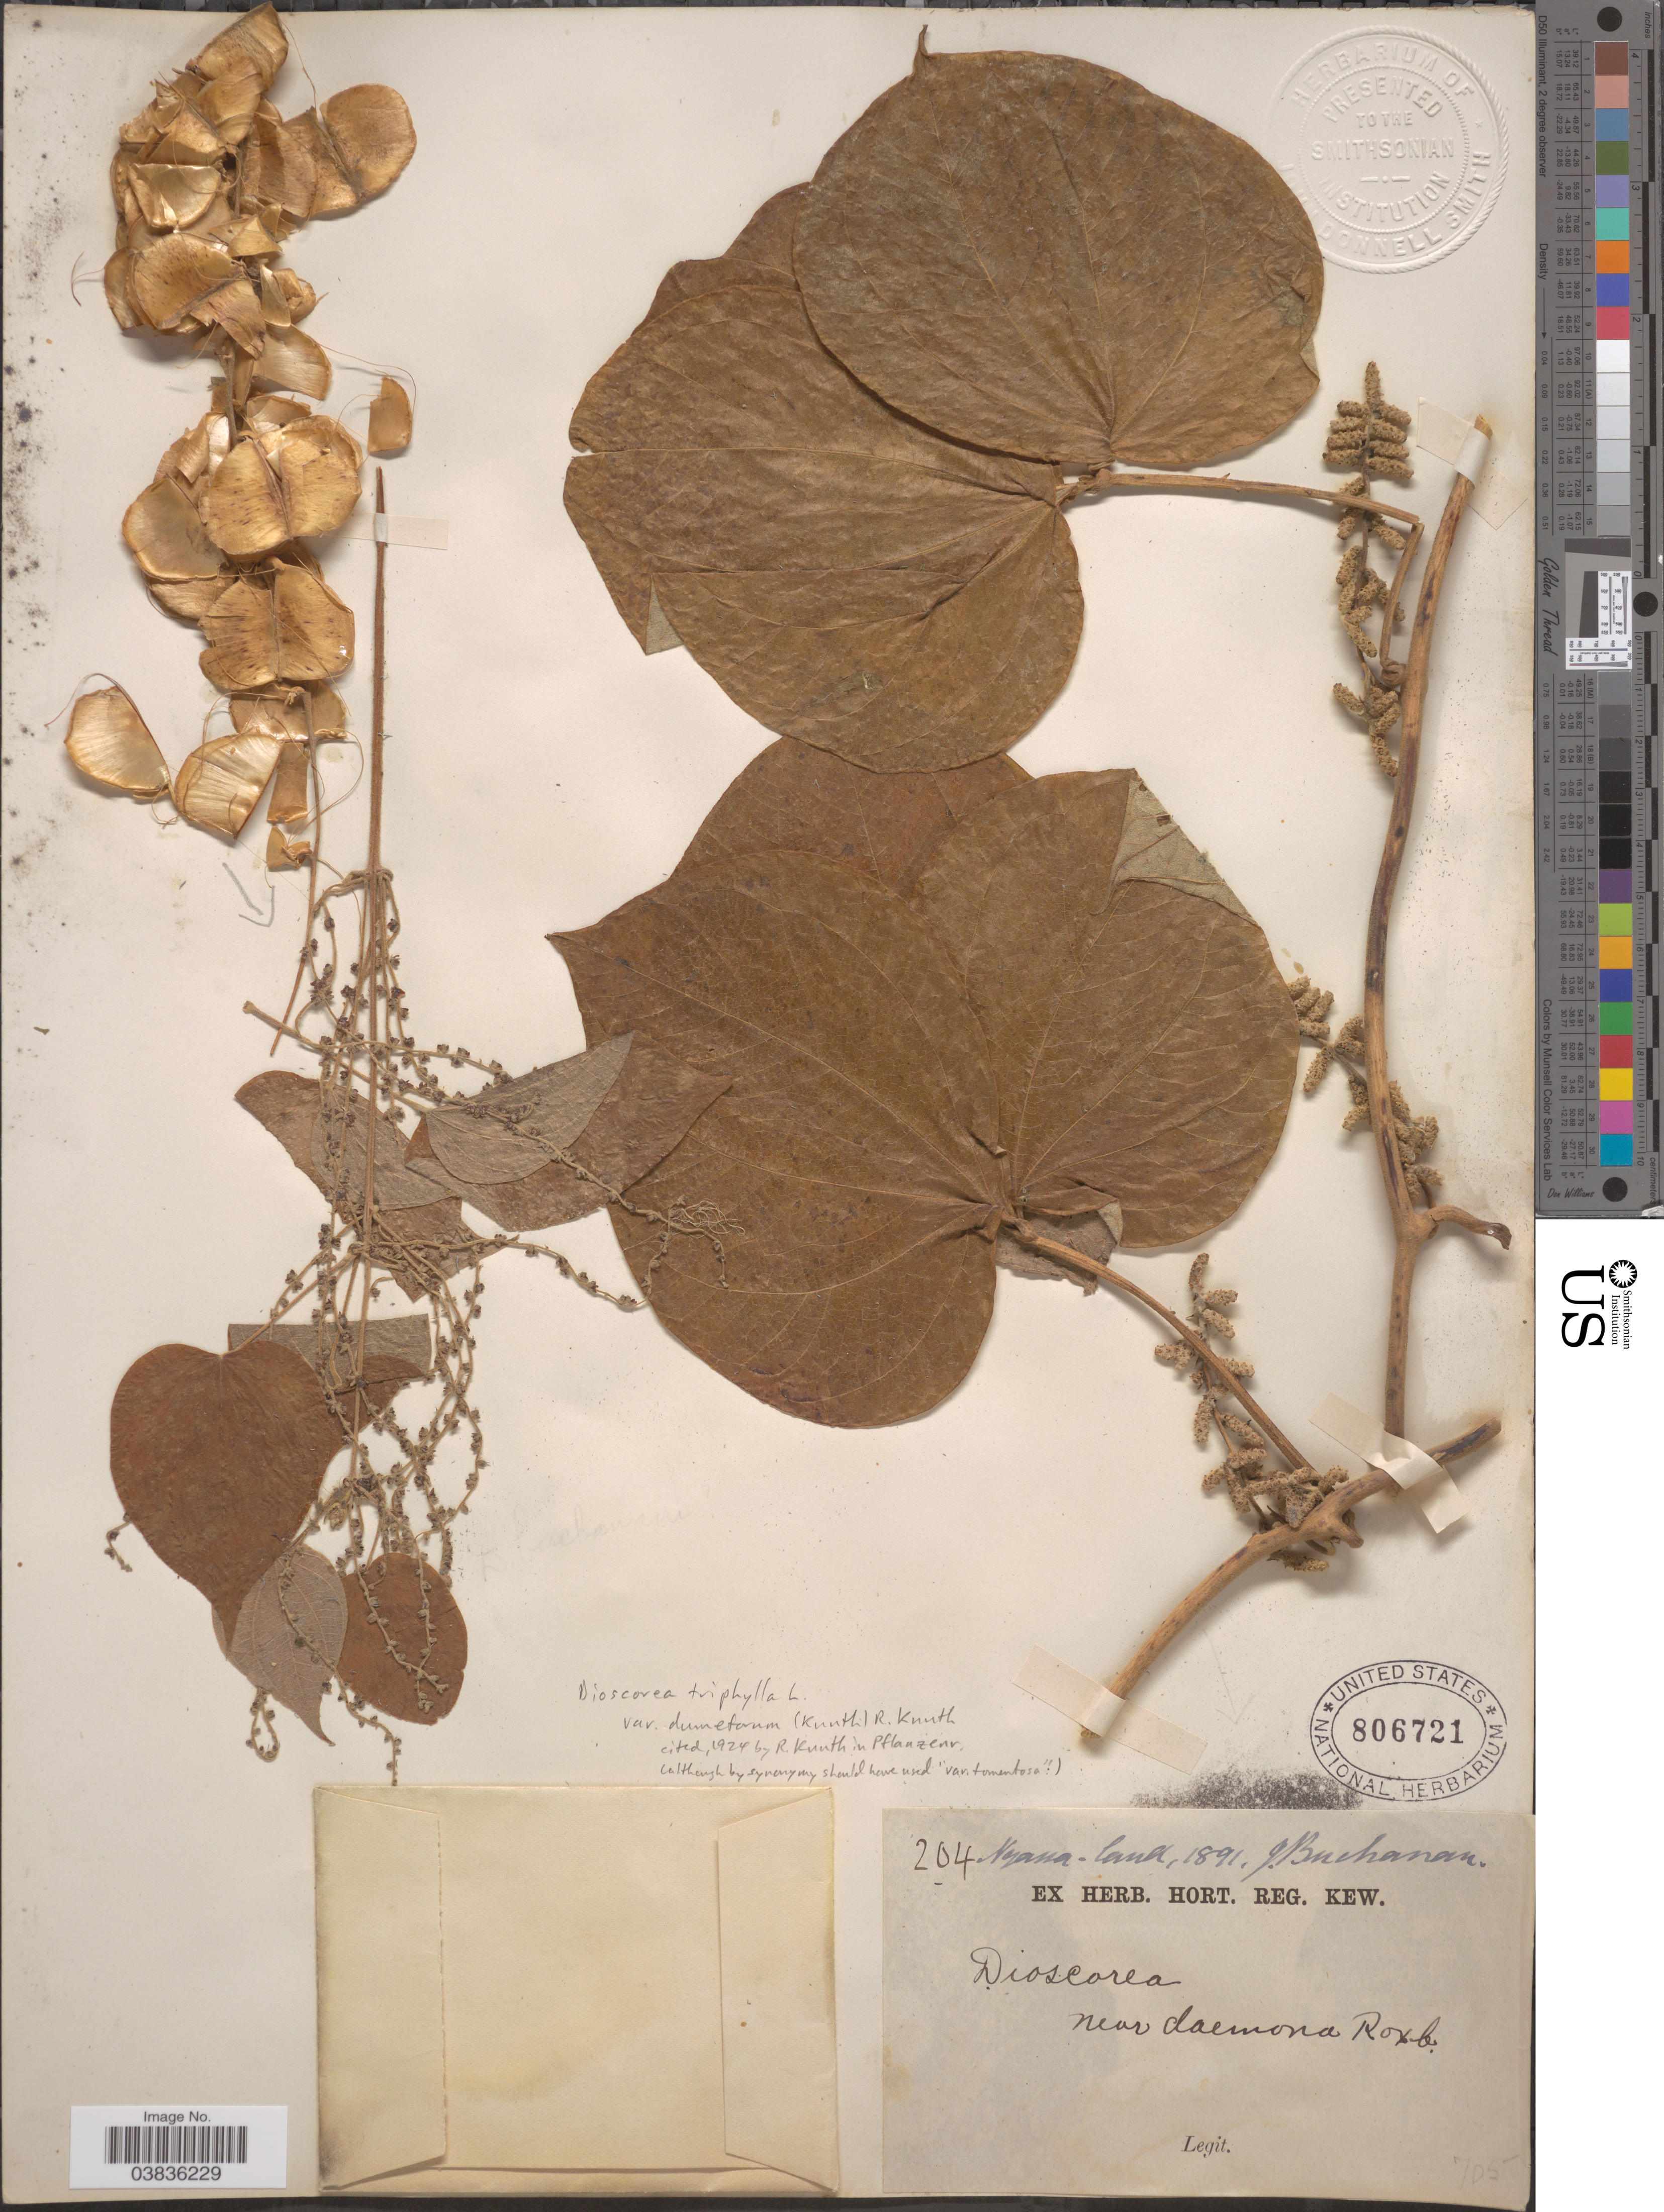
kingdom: Plantae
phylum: Tracheophyta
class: Liliopsida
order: Dioscoreales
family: Dioscoreaceae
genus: Dioscorea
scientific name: Dioscorea dumetorum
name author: (Kunth) Pax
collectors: J. Buchanan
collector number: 204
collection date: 1891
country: Malawi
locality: Nyassa-land.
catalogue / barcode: US 806721